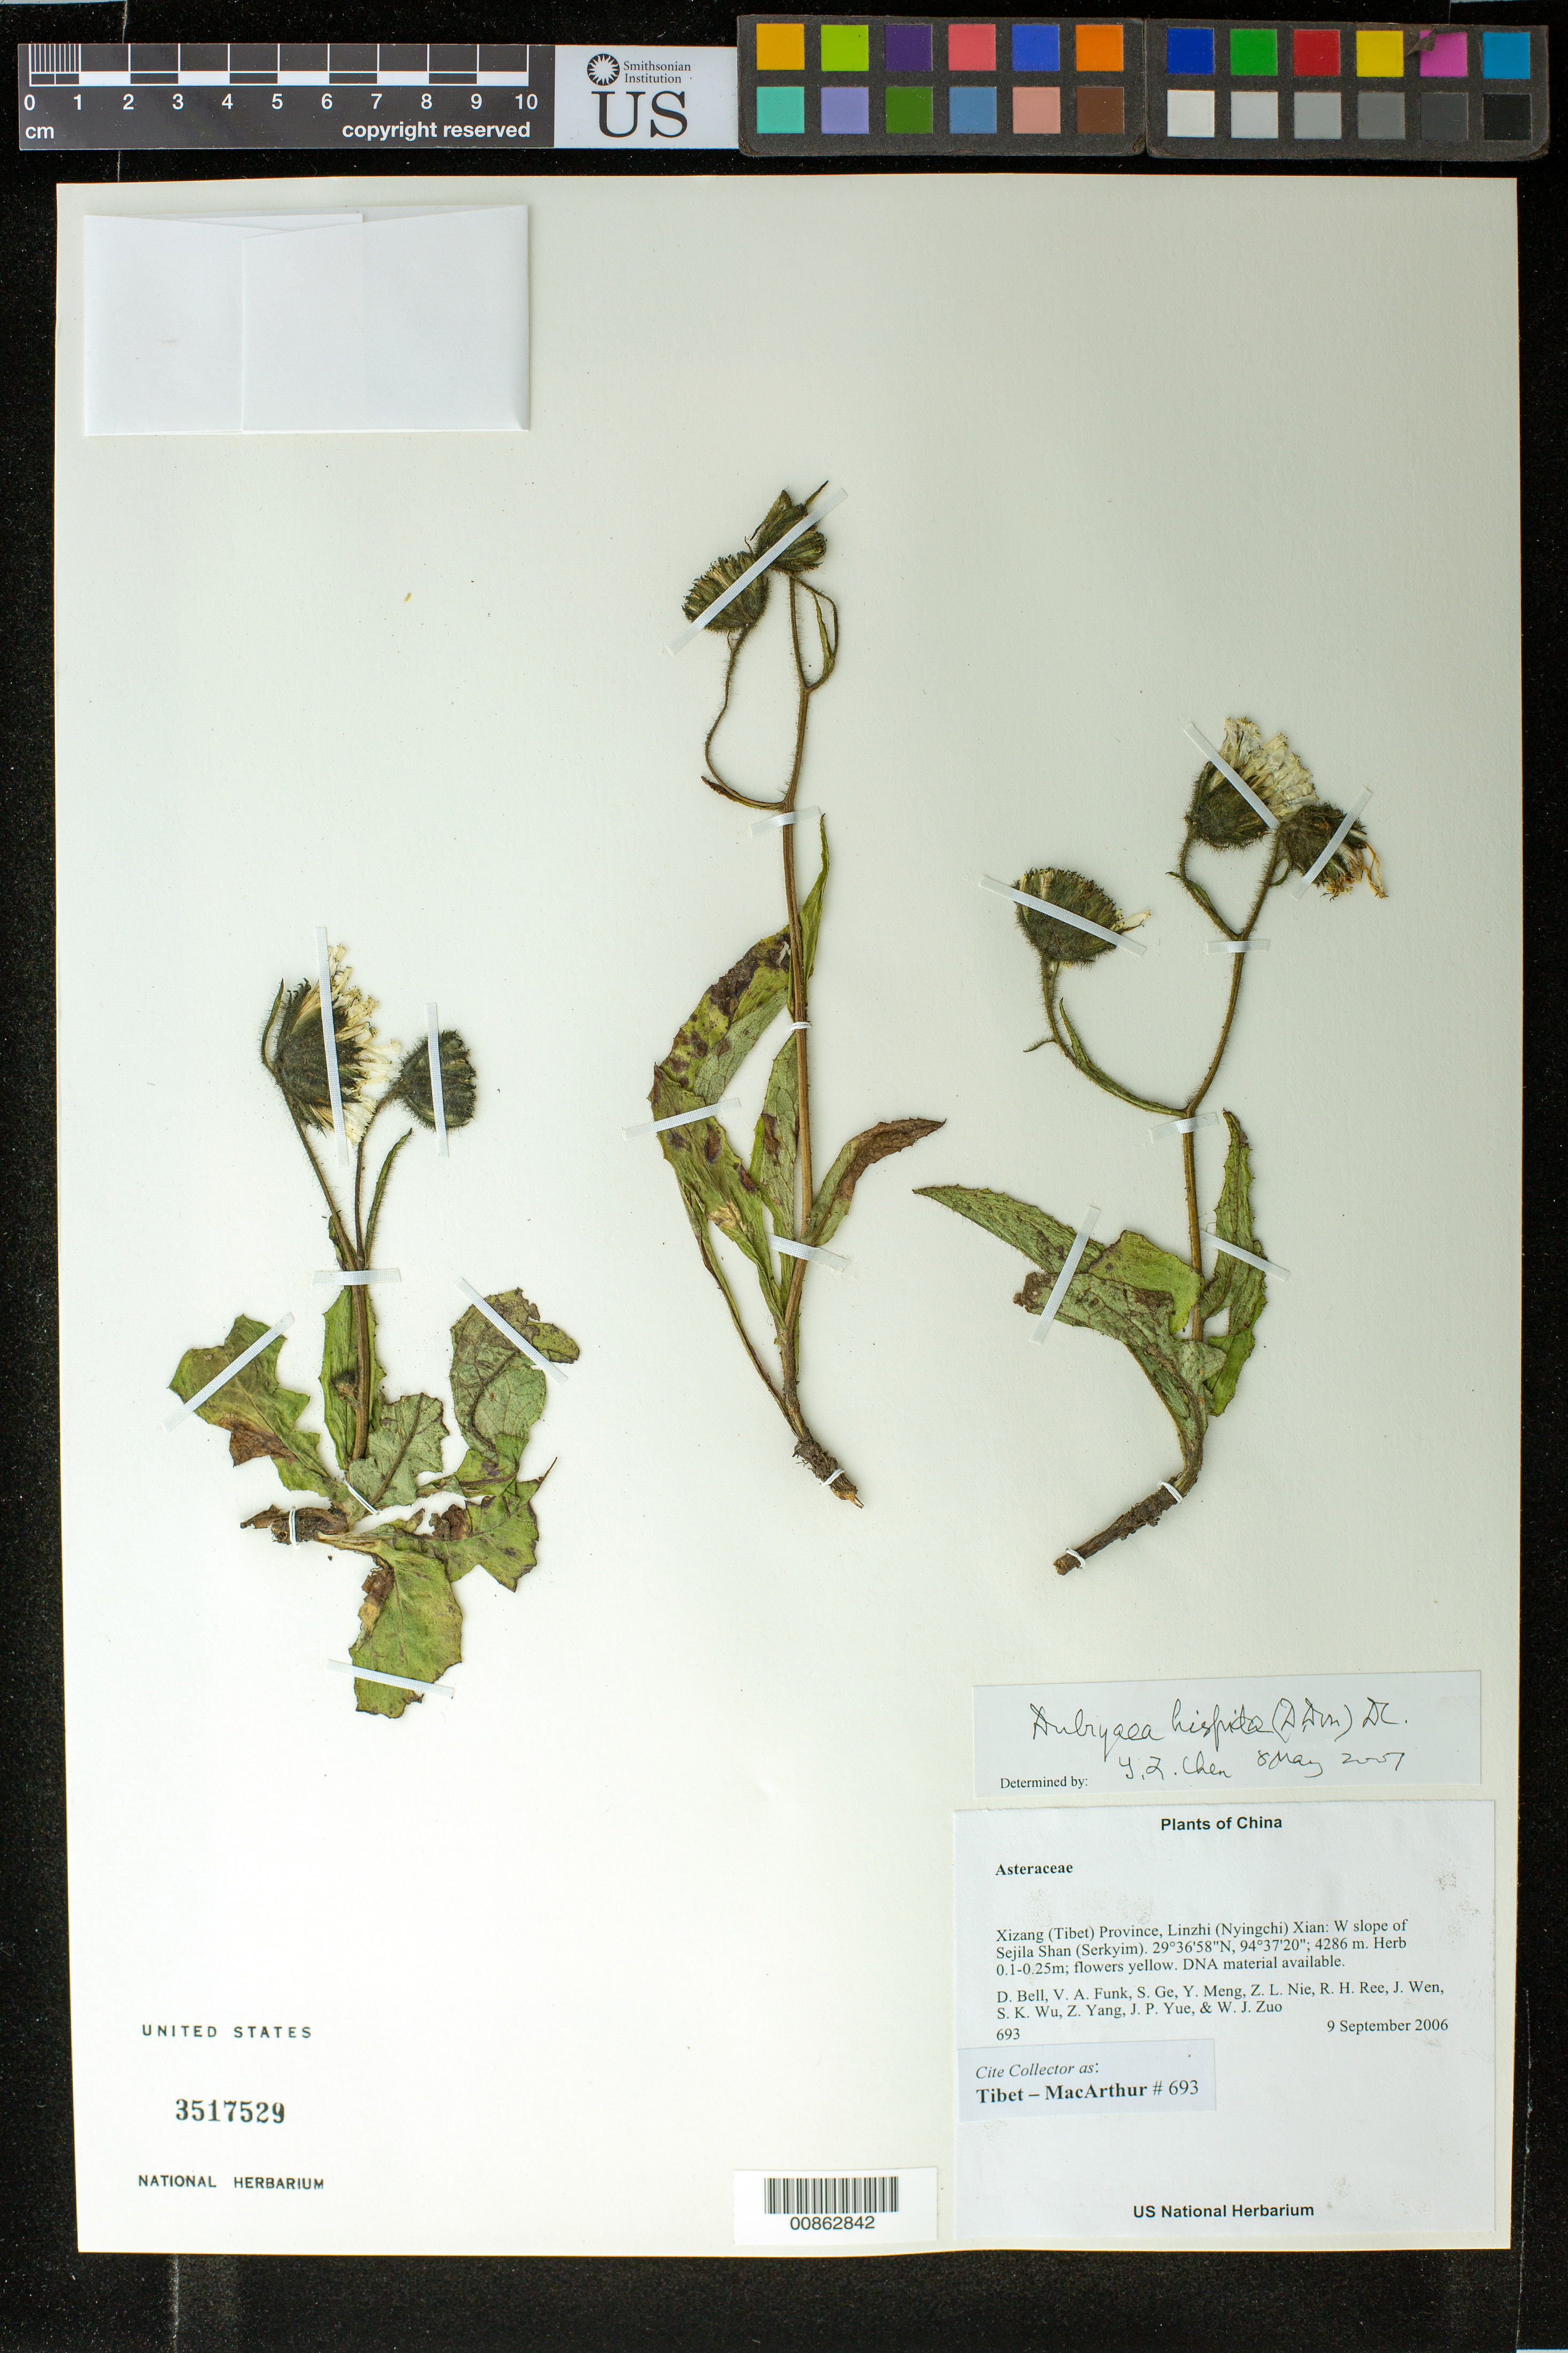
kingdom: Plantae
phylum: Tracheophyta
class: Magnoliopsida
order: Asterales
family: Asteraceae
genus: Dubyaea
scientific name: Dubyaea hispida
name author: (D. Don) DC.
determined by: Yilin Chen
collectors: Tibet-MacArthur, D. A. Bell, V. Funk, S. Ge, Y. Meng, Z. Nie, R. Ree, J. Wen, S. K. Wu, Z. Yang, J. Yue & W. Zuo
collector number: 693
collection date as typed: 09 Sep 2006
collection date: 2006-09-09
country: China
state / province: Xizang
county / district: Linzhi (Nyingchi) Xian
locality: W slope of Sejila Shan (Serkyim).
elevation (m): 4286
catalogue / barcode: US 3517529